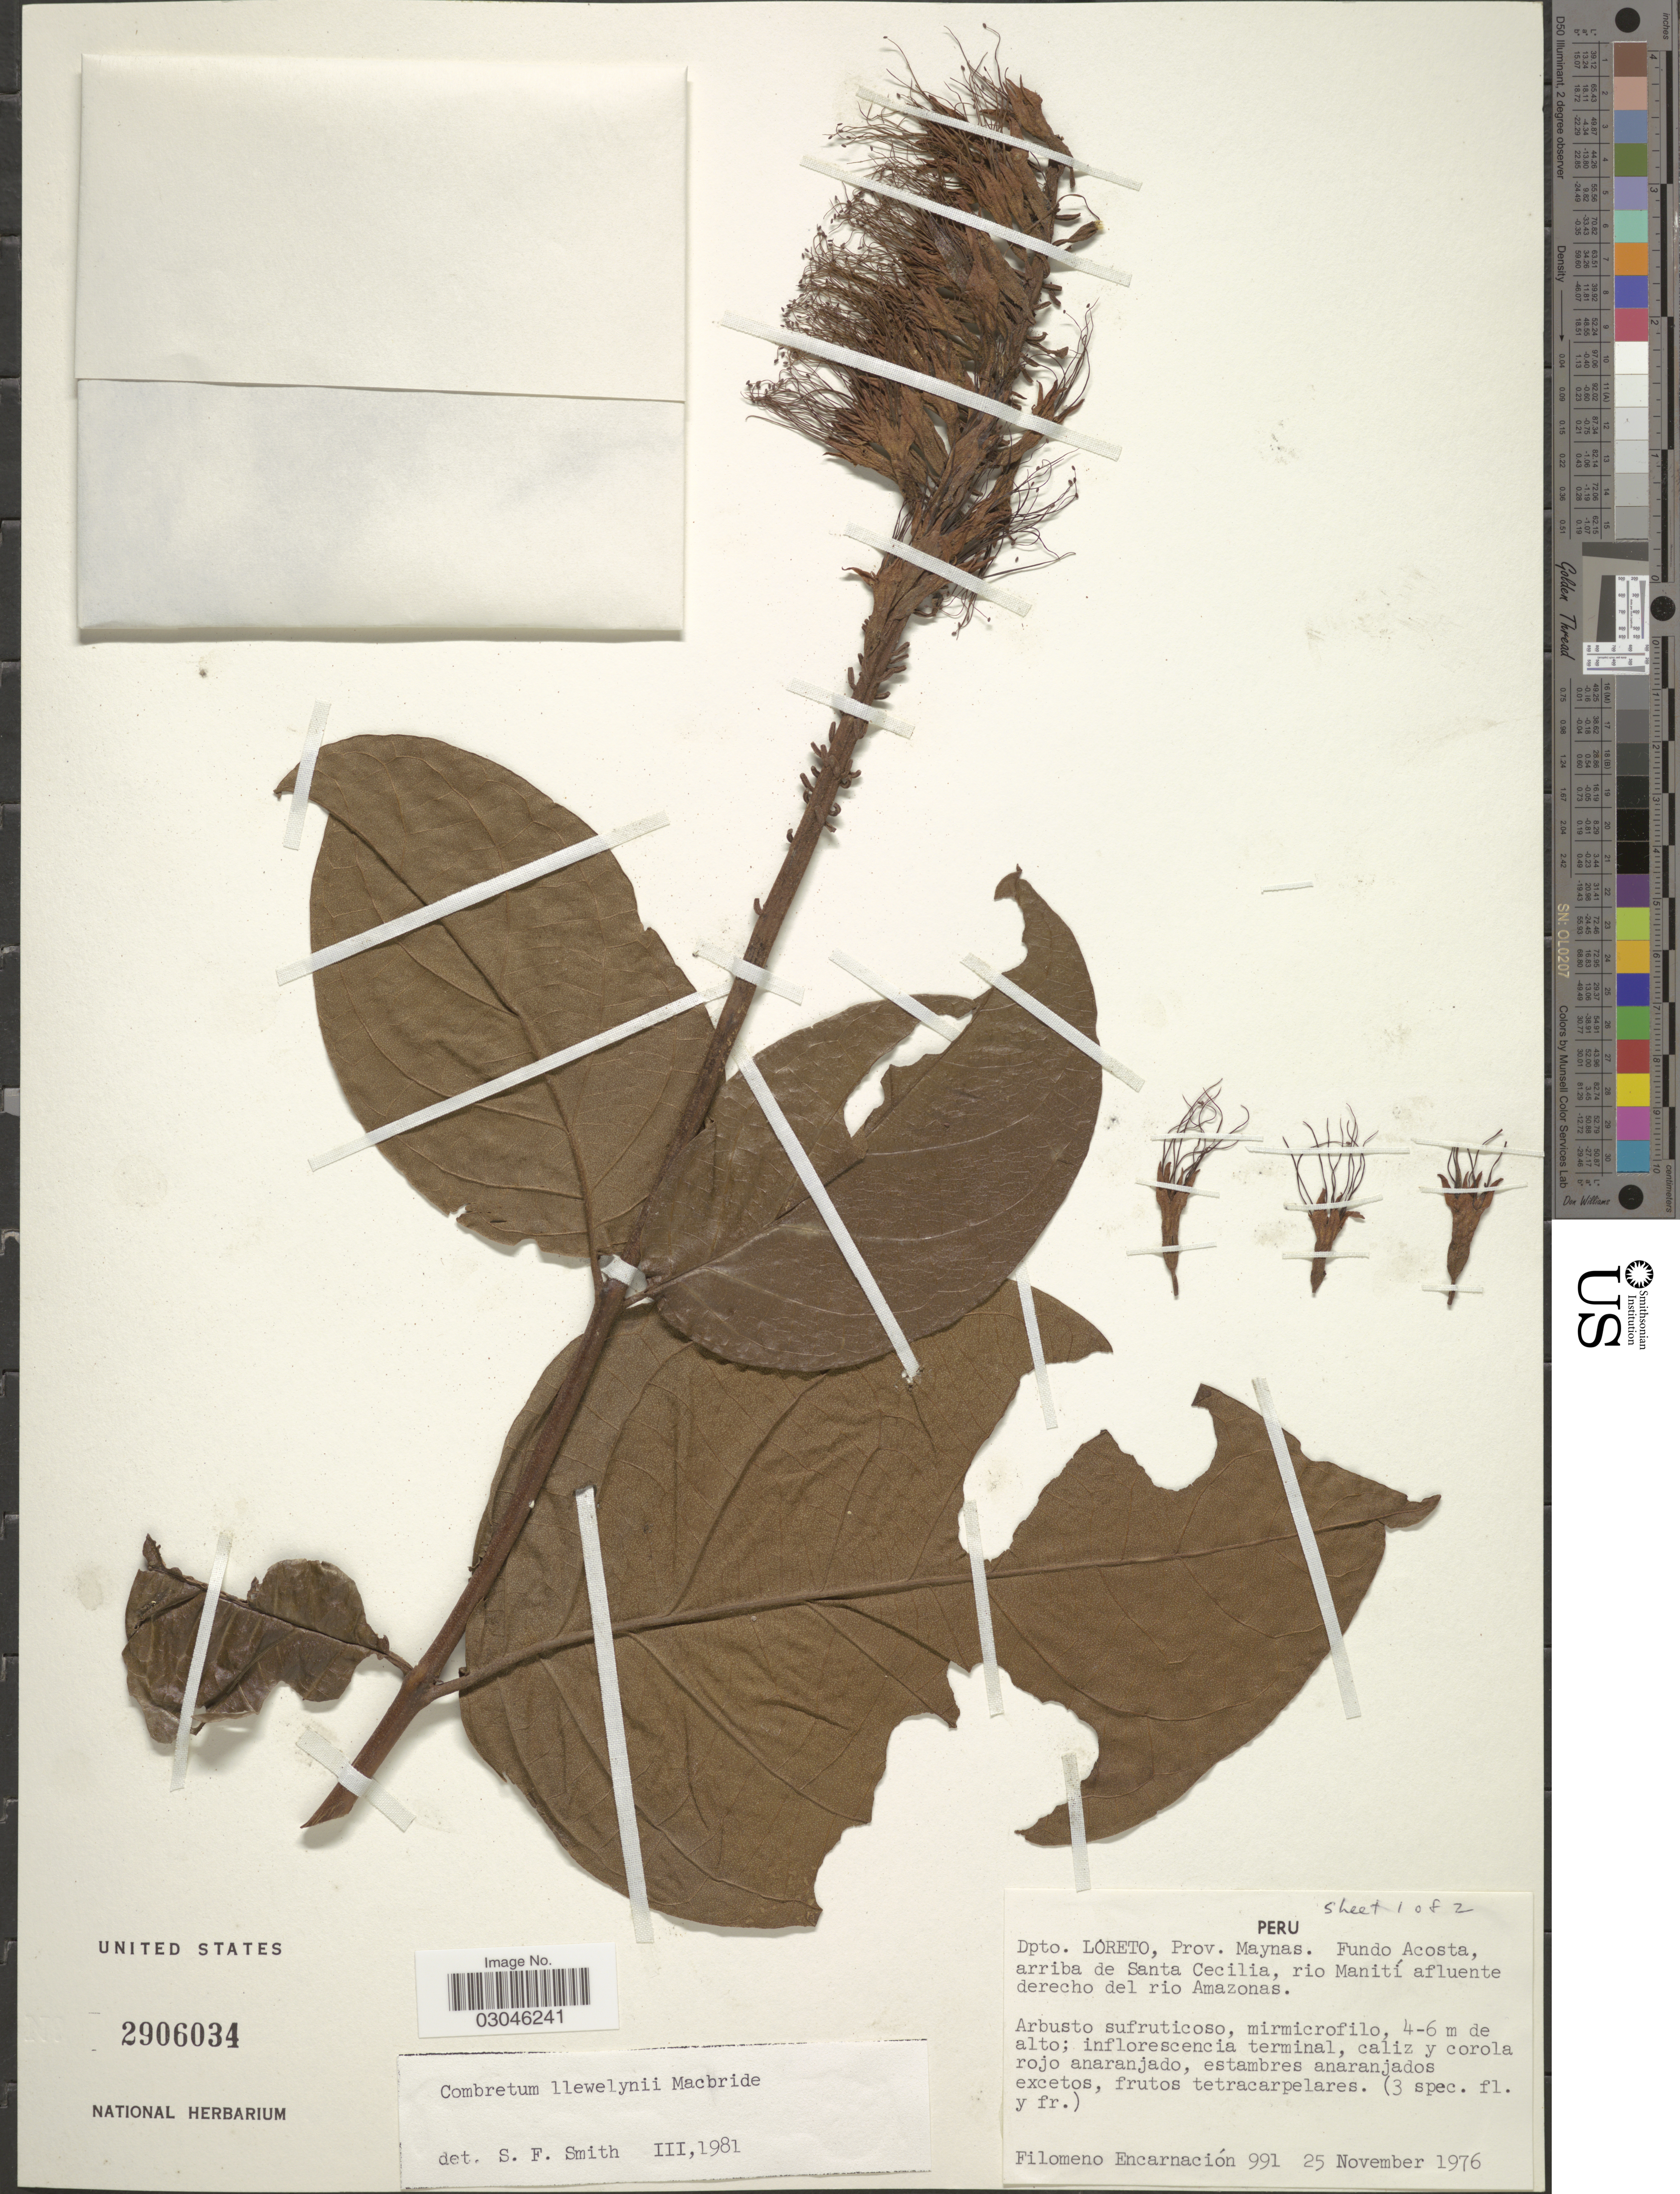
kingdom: Plantae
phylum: Tracheophyta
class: Magnoliopsida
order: Myrtales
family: Combretaceae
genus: Combretum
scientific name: Combretum llewelynii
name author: J.F. Macbr.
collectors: F. Encarnación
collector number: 991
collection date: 1976-11-25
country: Peru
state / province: Loreto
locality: Dpto. Lóreto, Prov. Maynas. Fundo Acosta, arriba de Santa Cecilia, rio Manití afluente dereche del rio Amazonas.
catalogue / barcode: US 2906034